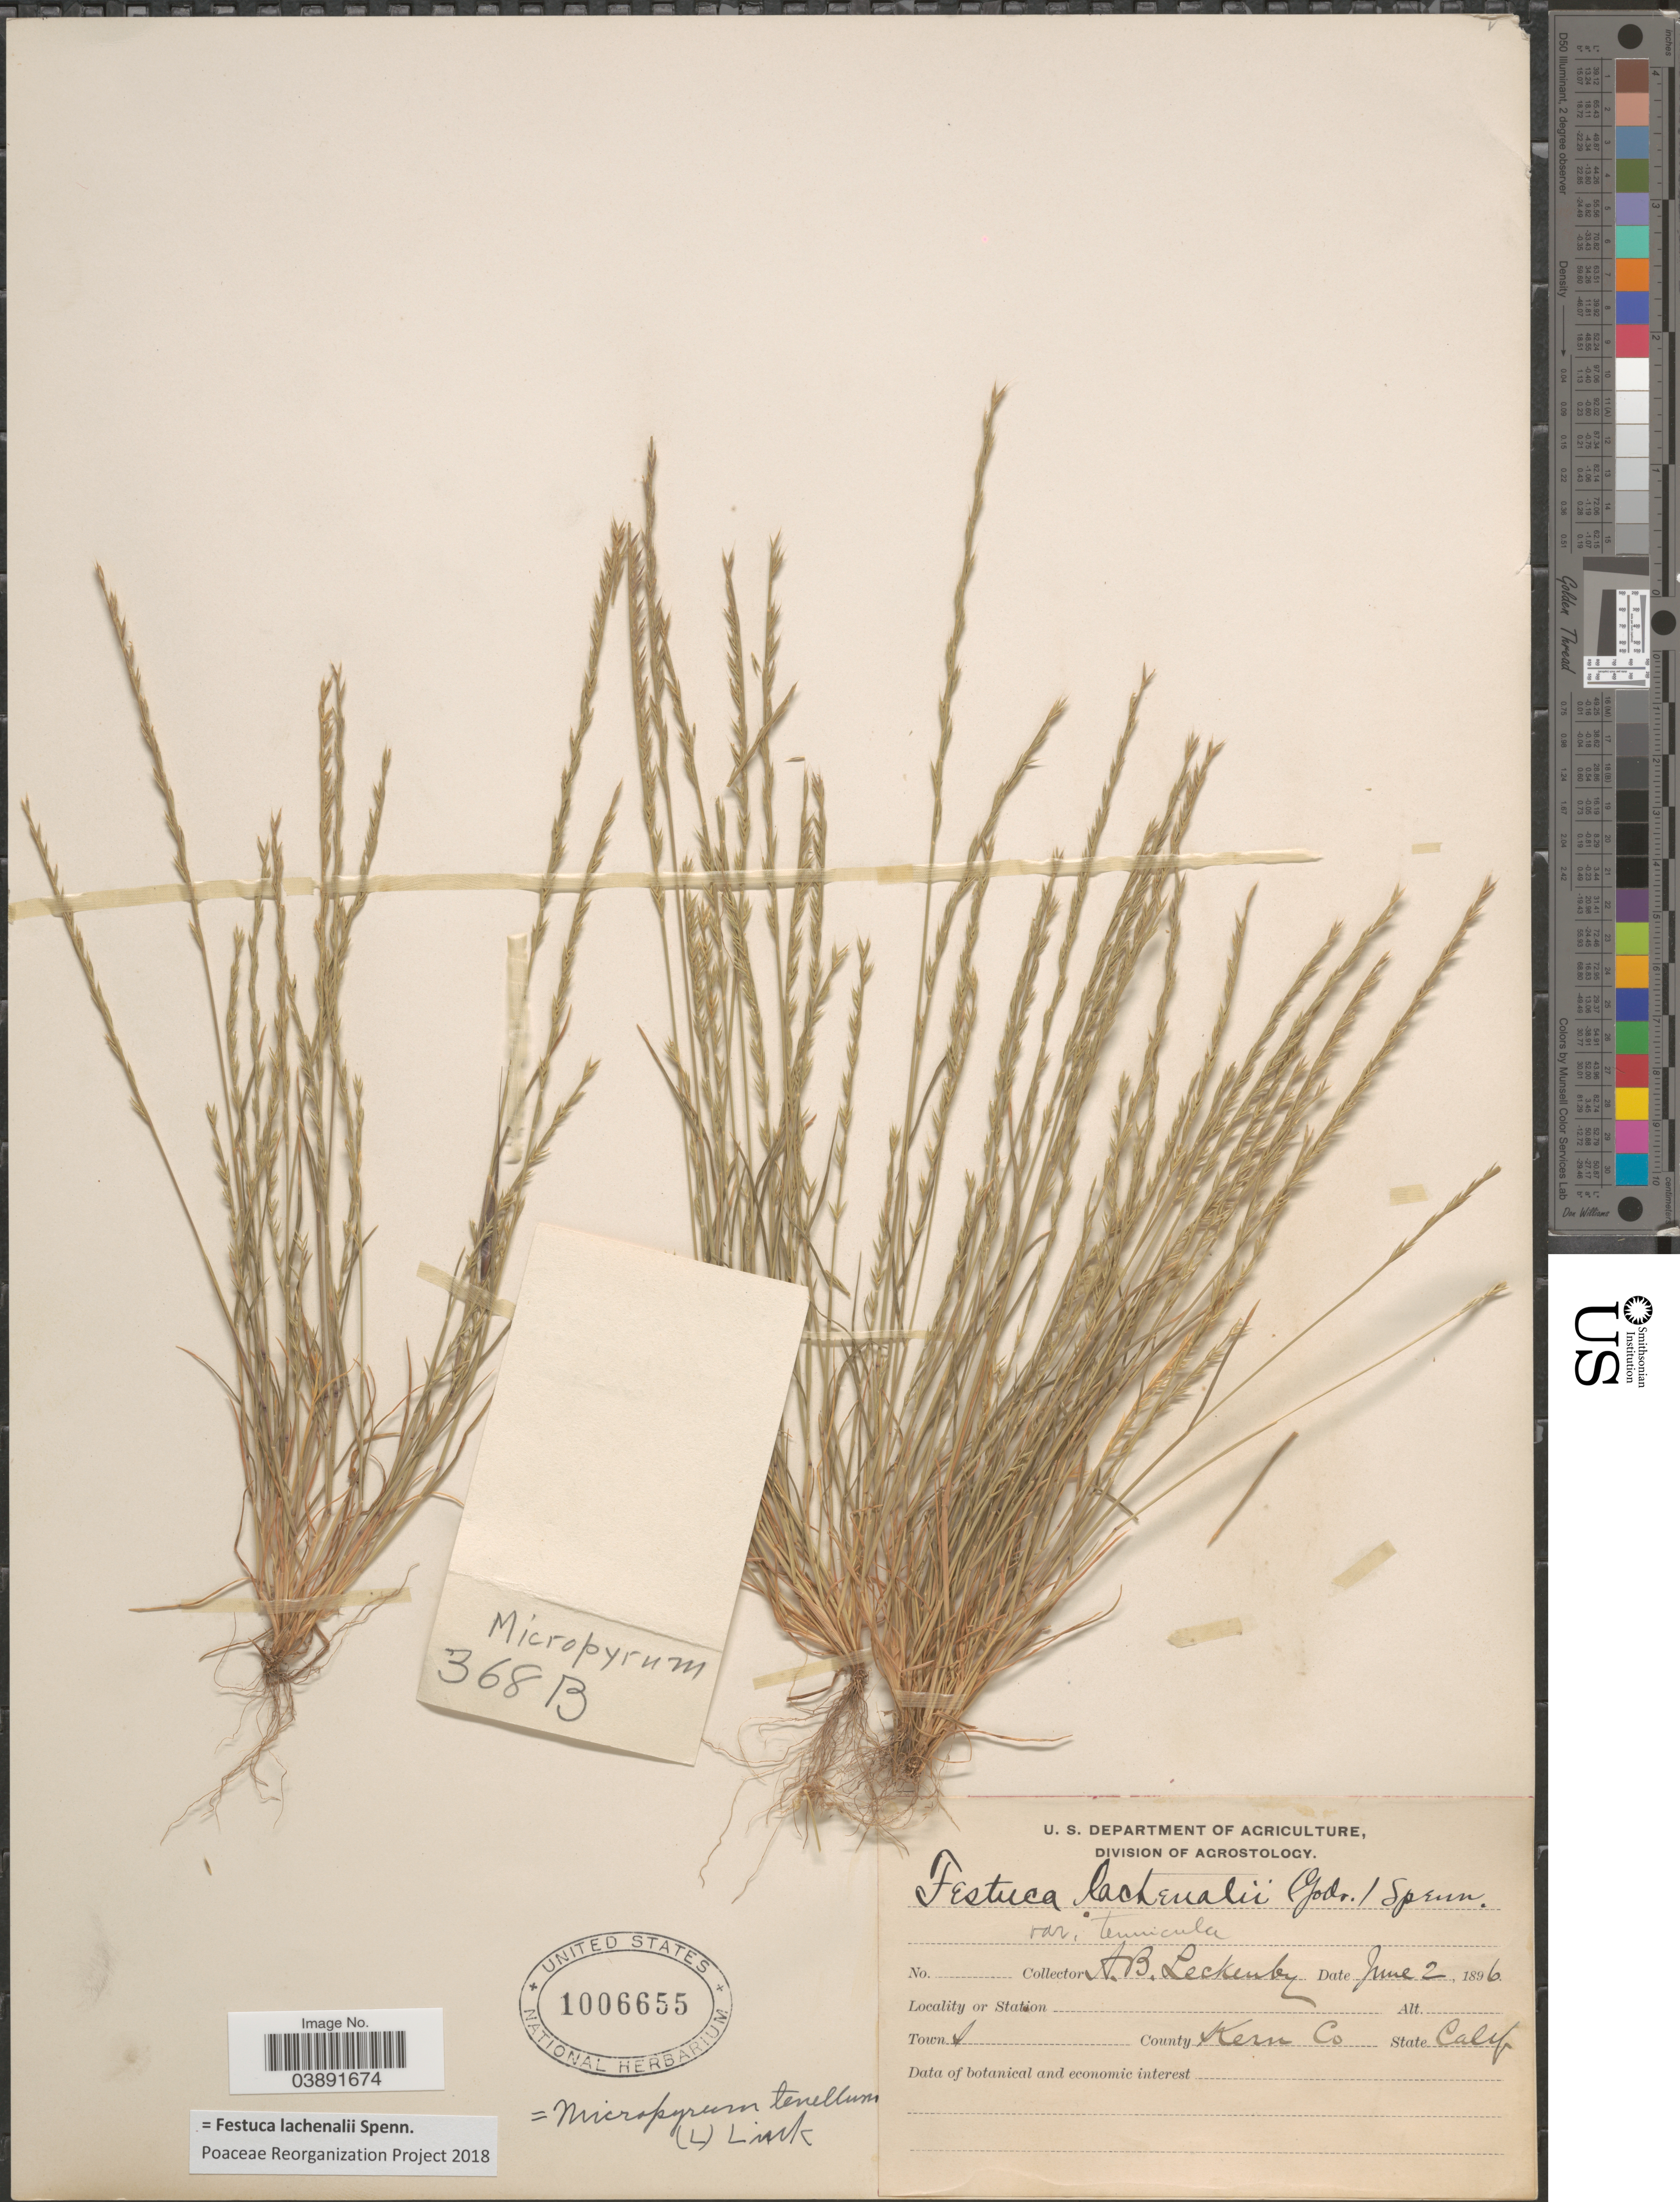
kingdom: Plantae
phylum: Tracheophyta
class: Liliopsida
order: Poales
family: Poaceae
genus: Festuca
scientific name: Festuca lachenalii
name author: Spenn.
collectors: A. Leckenby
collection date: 1896-06-02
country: United States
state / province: California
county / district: Kern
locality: County Kern Co.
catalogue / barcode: US 1006655